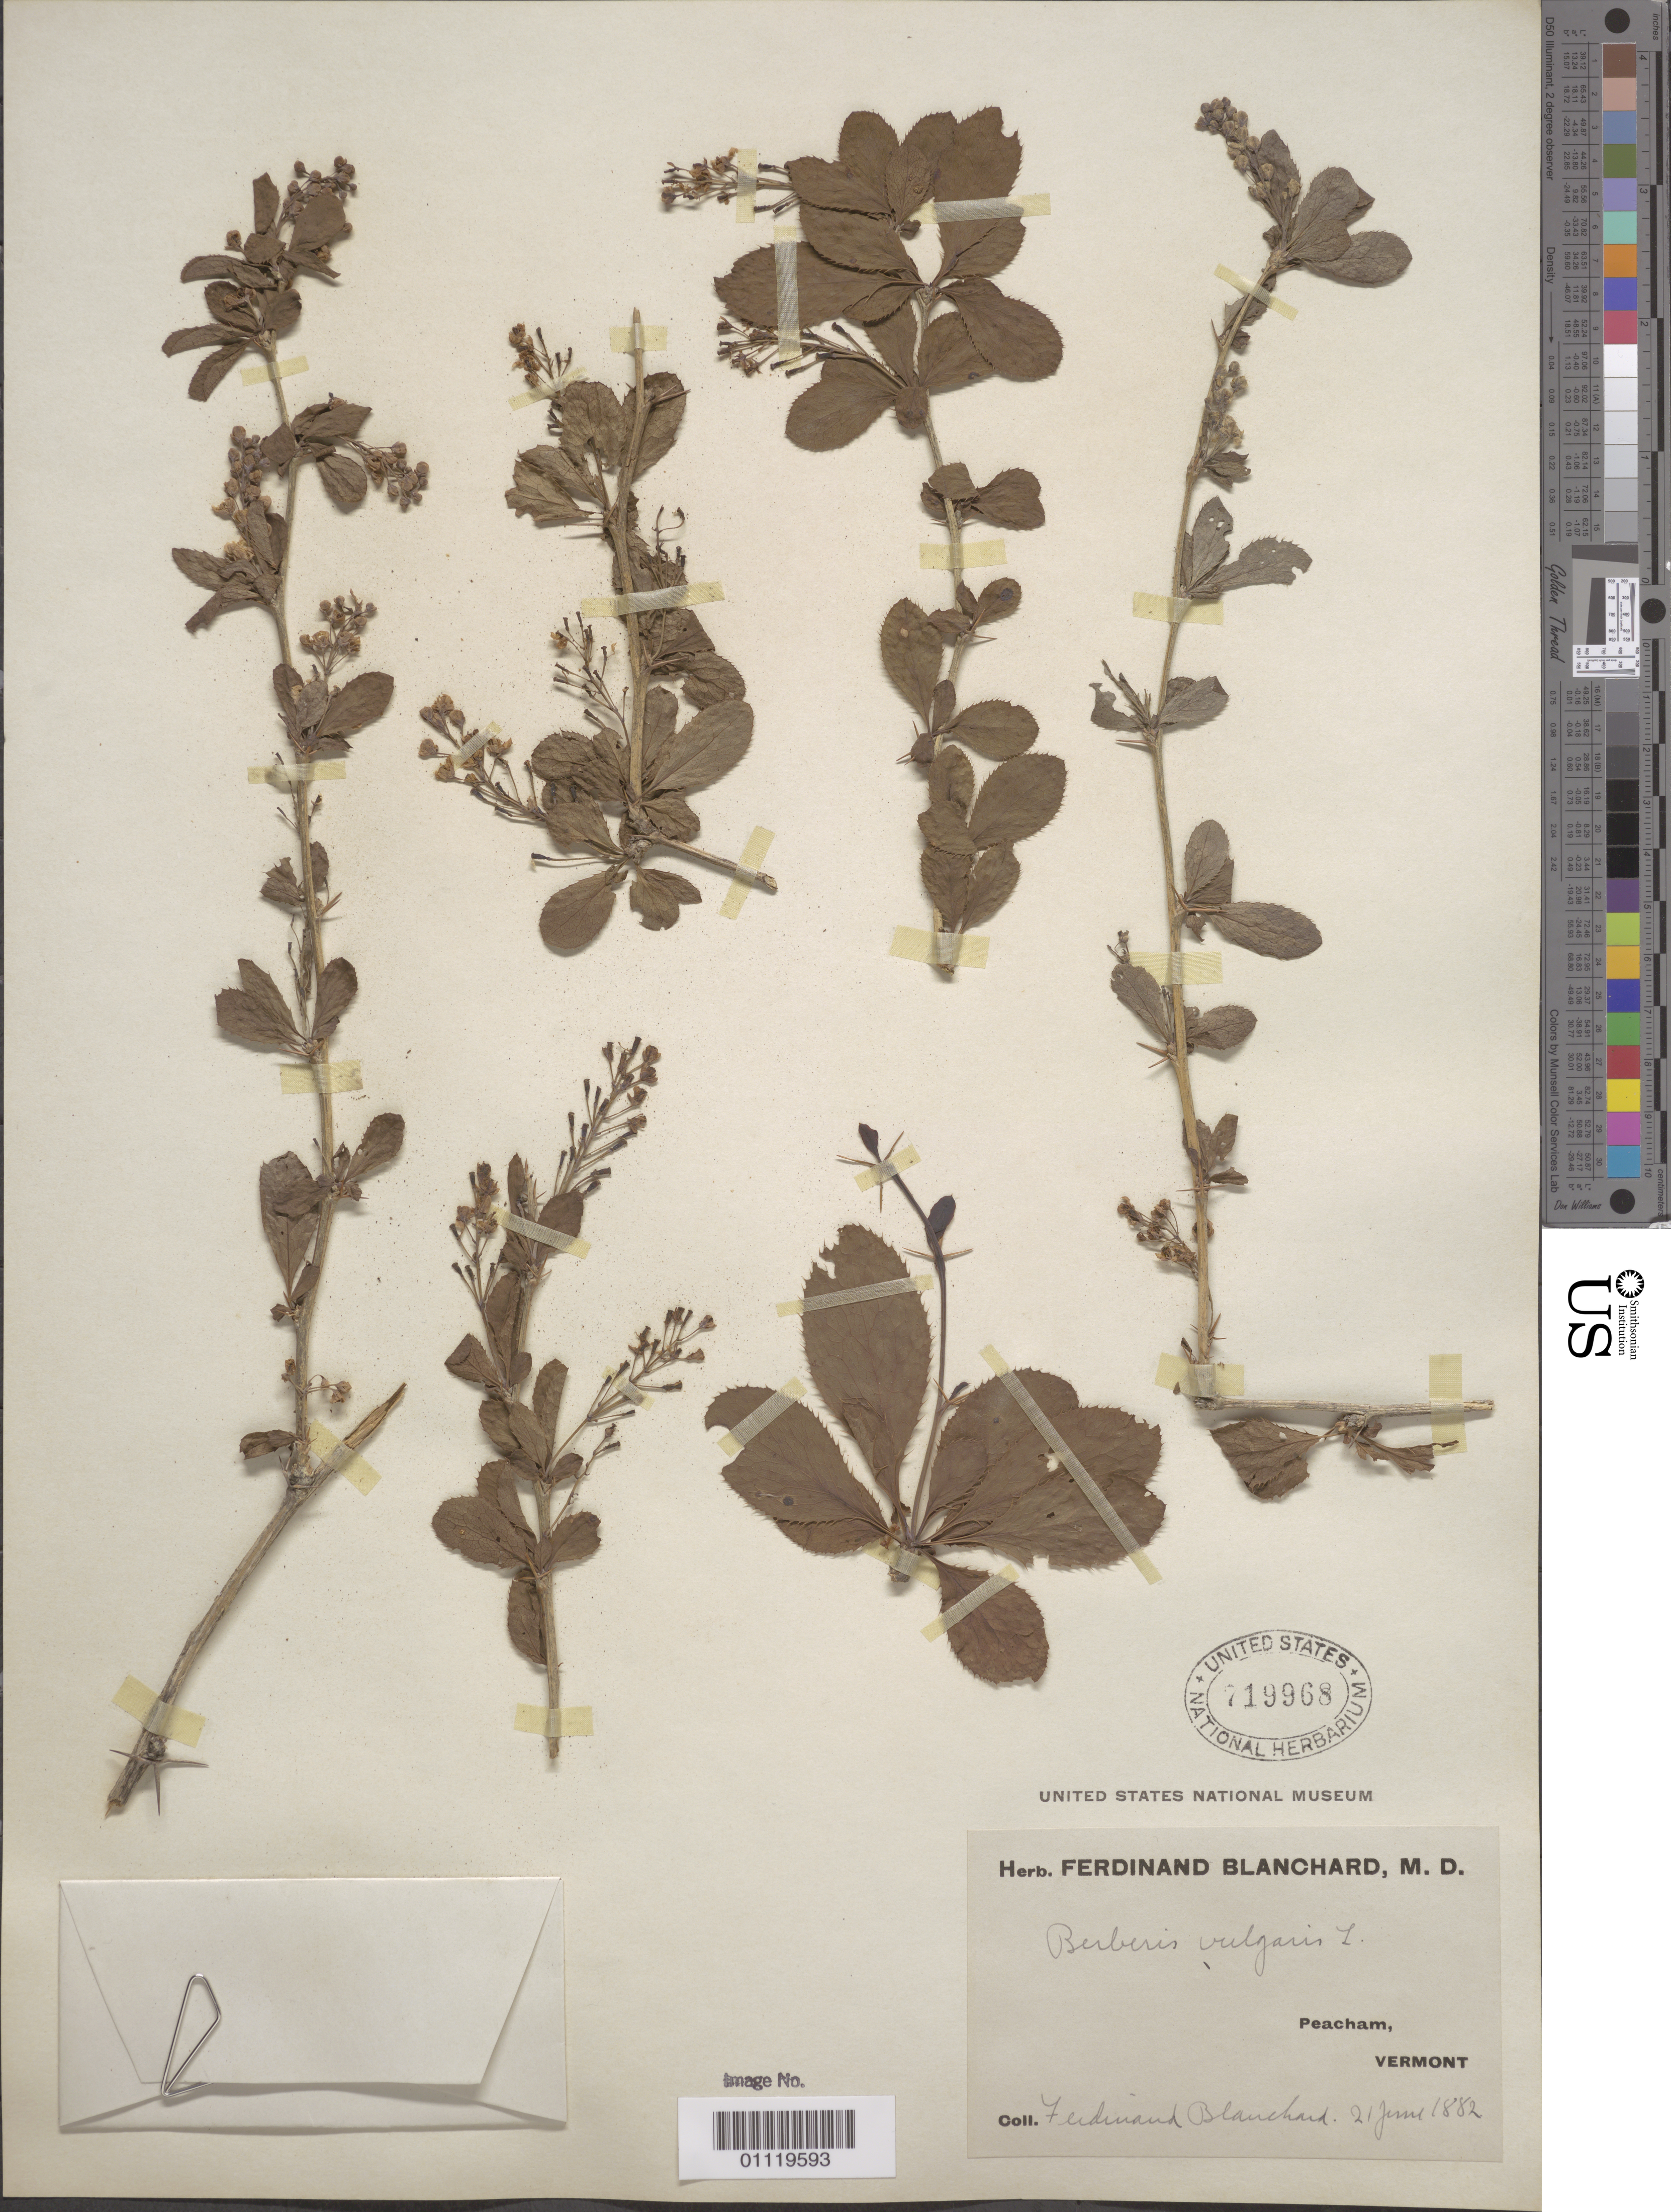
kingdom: Plantae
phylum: Tracheophyta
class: Magnoliopsida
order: Ranunculales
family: Berberidaceae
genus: Berberis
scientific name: Berberis vulgaris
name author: L.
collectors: F. Blanchard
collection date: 1882-06-21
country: United States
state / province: Vermont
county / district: Caledonia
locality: Peacham city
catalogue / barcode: US 719968